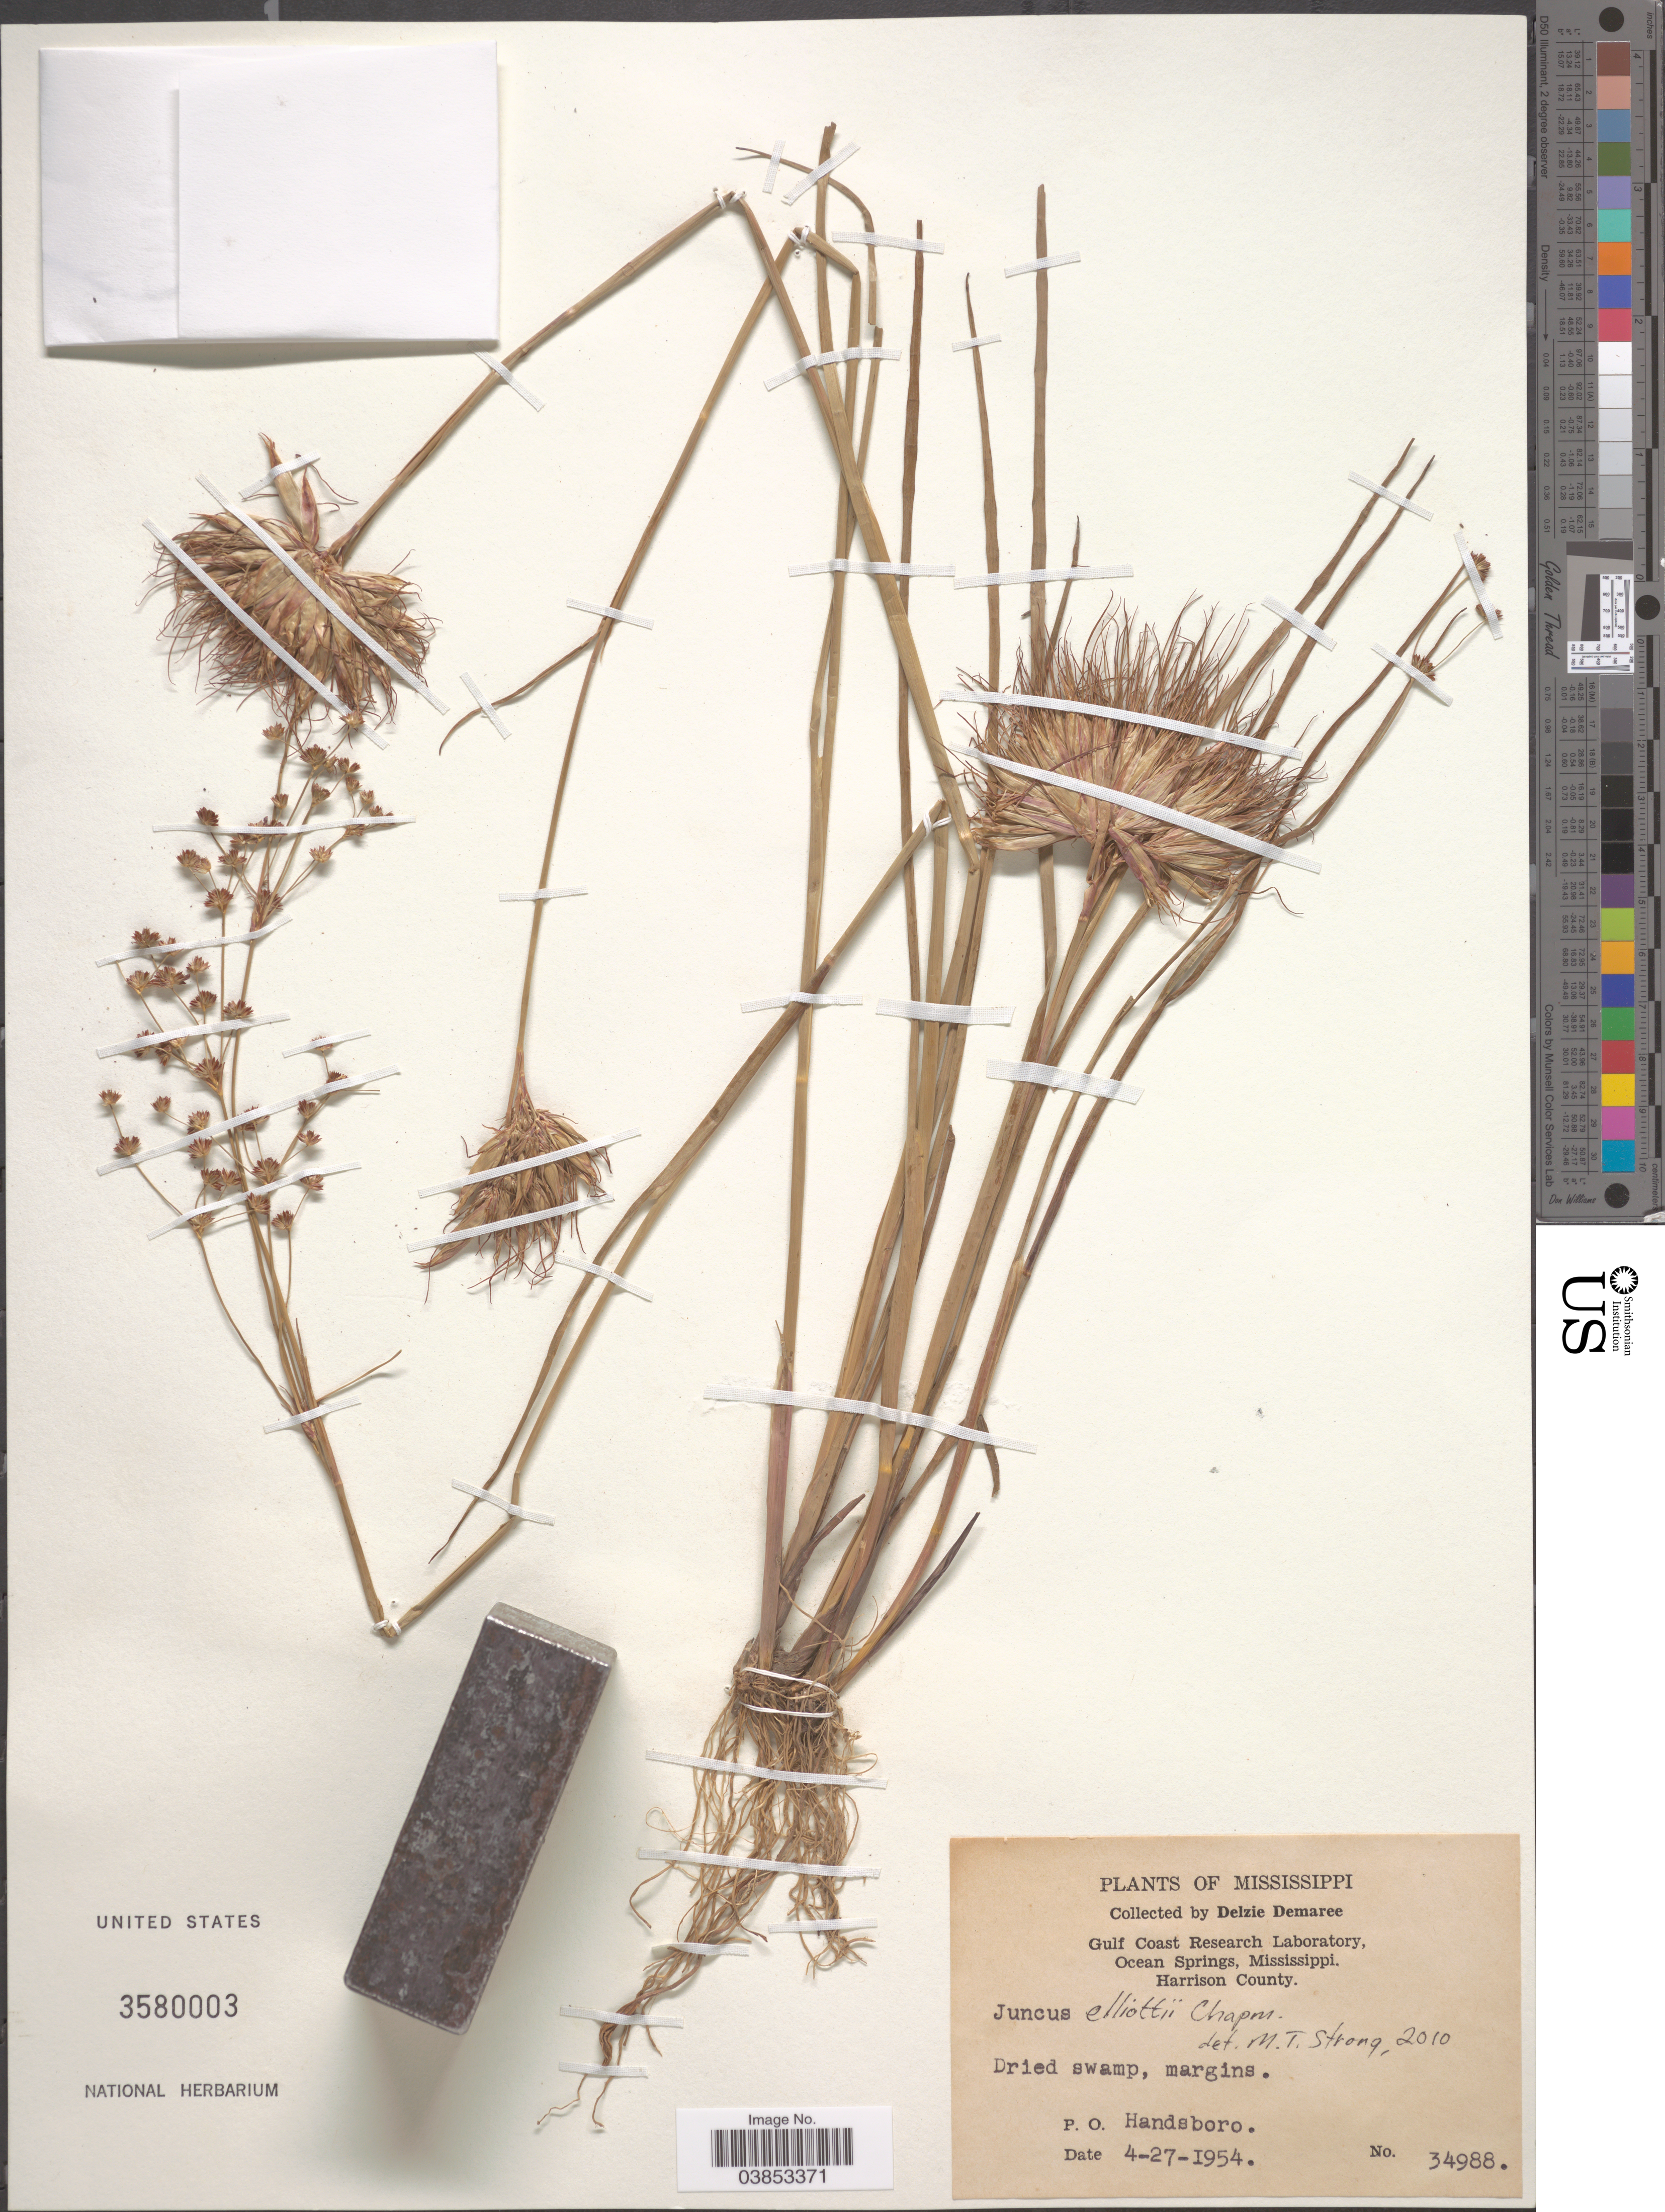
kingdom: Plantae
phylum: Tracheophyta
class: Liliopsida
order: Poales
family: Juncaceae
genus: Juncus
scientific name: Juncus elliottii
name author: Chapm.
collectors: D. Demaree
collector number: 34988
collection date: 1954-04-27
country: United States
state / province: Mississippi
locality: Gulf Coast Research Laboratory, Ocean Springs, Harrison County. P. O. Handsboro.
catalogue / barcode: US 3580003